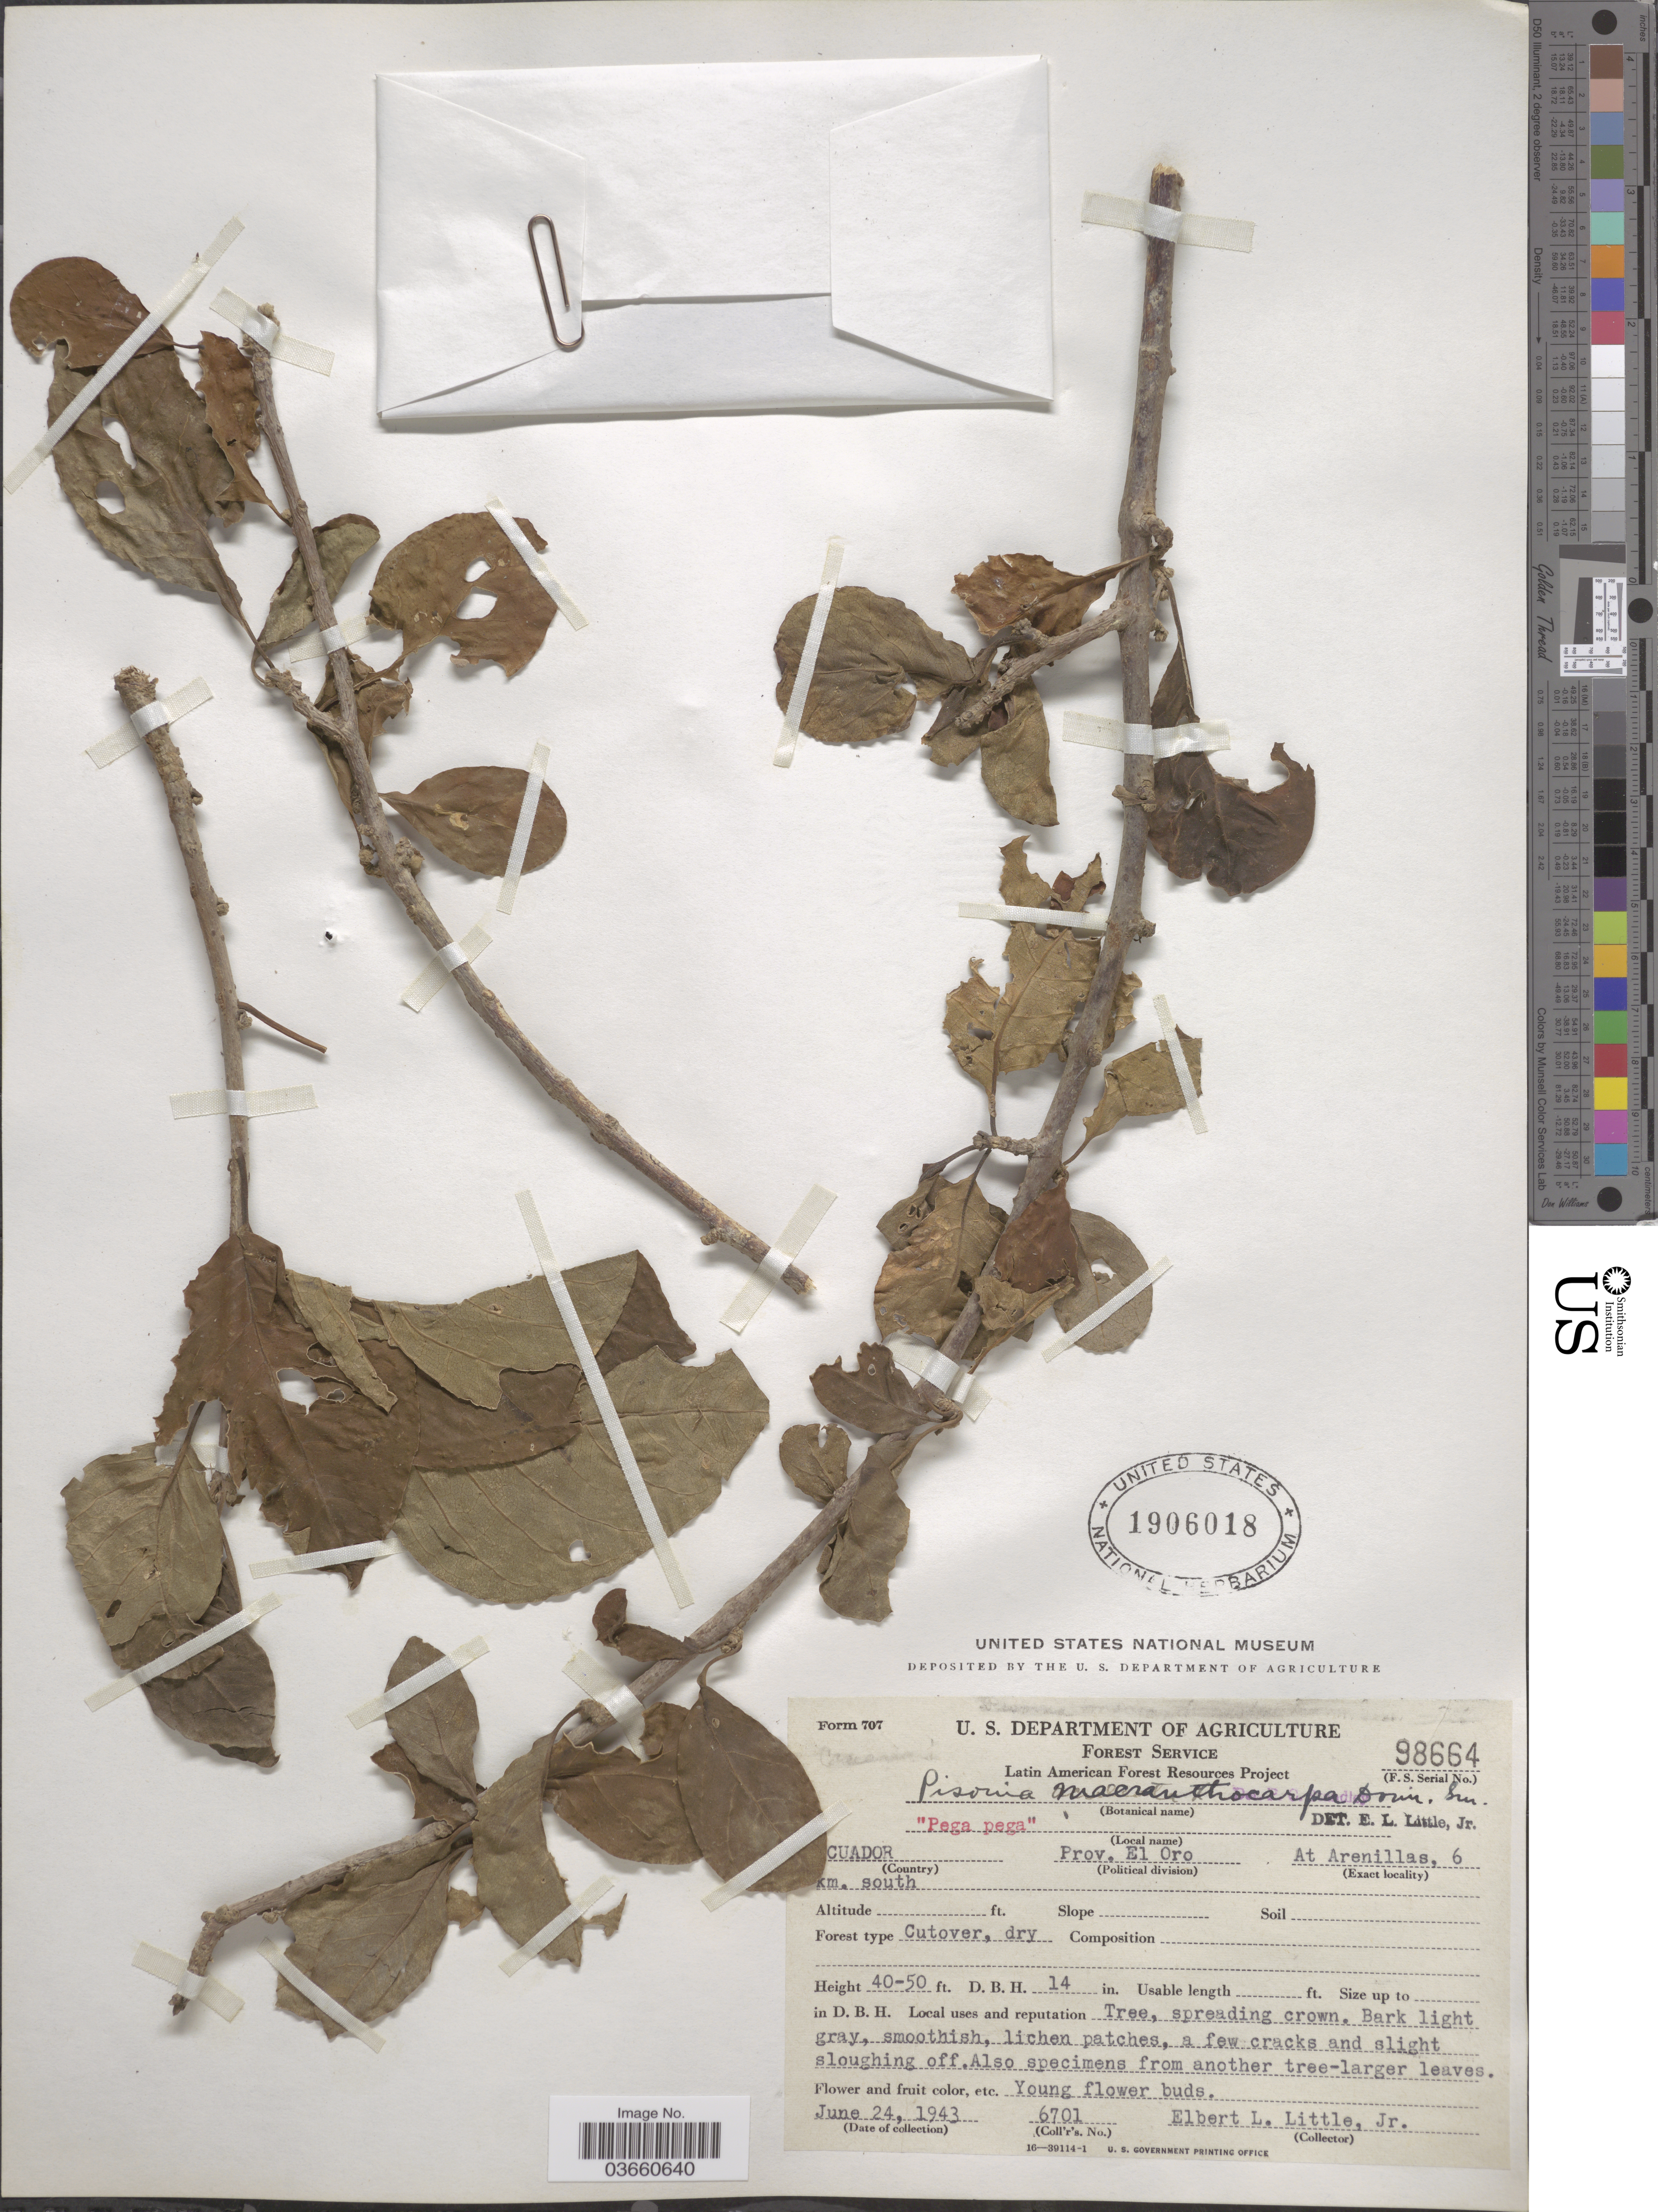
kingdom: Plantae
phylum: Tracheophyta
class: Magnoliopsida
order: Caryophyllales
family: Nyctaginaceae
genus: Pisonia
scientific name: Pisonia macranthocarpa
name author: (Donn. Sm.) Donn. Sm.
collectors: E. L. Little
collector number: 6701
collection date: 1943-06-24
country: Ecuador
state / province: El Oro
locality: At Arenillas, 6 km. south.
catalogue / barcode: US 1906018